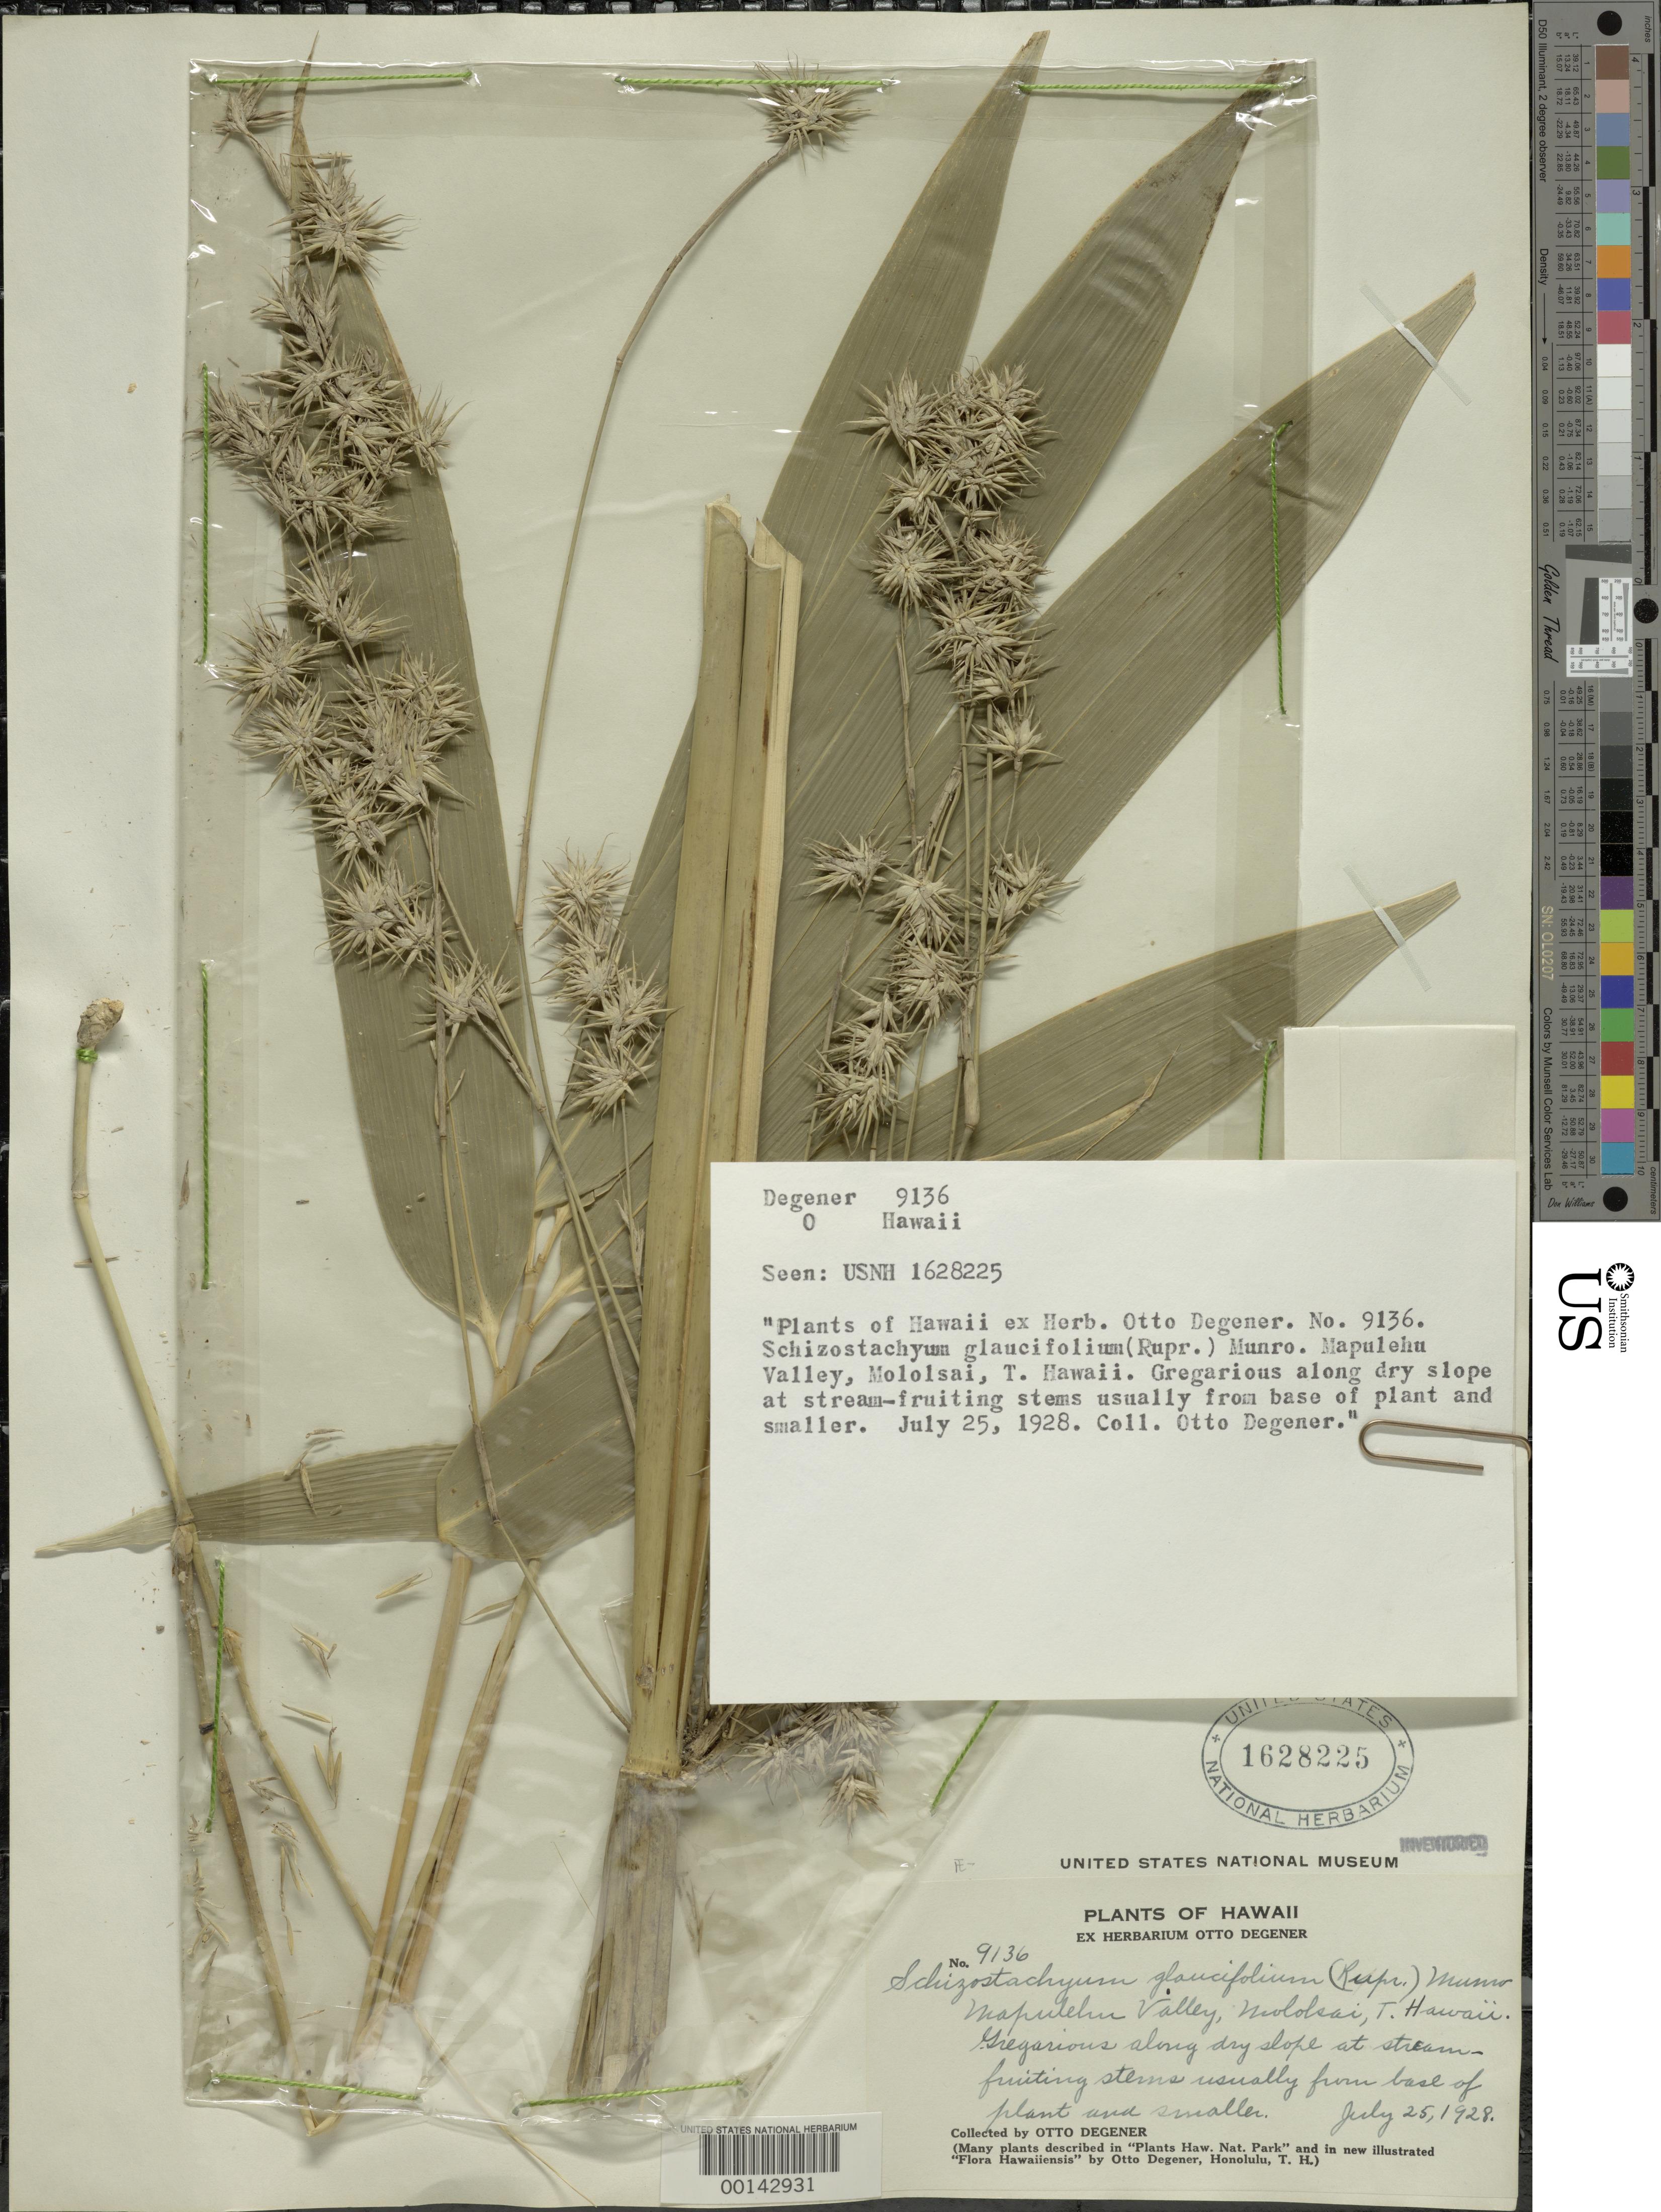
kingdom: Plantae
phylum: Tracheophyta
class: Liliopsida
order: Poales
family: Poaceae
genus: Schizostachyum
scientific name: Schizostachyum glaucifolium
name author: (Rupr.) Munro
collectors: O. Degener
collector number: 9136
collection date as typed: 25 Jul 1928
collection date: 1928-07-25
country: United States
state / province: Hawaii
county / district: Maui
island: Maui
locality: Mololsai, mopulelui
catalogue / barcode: US 1628225